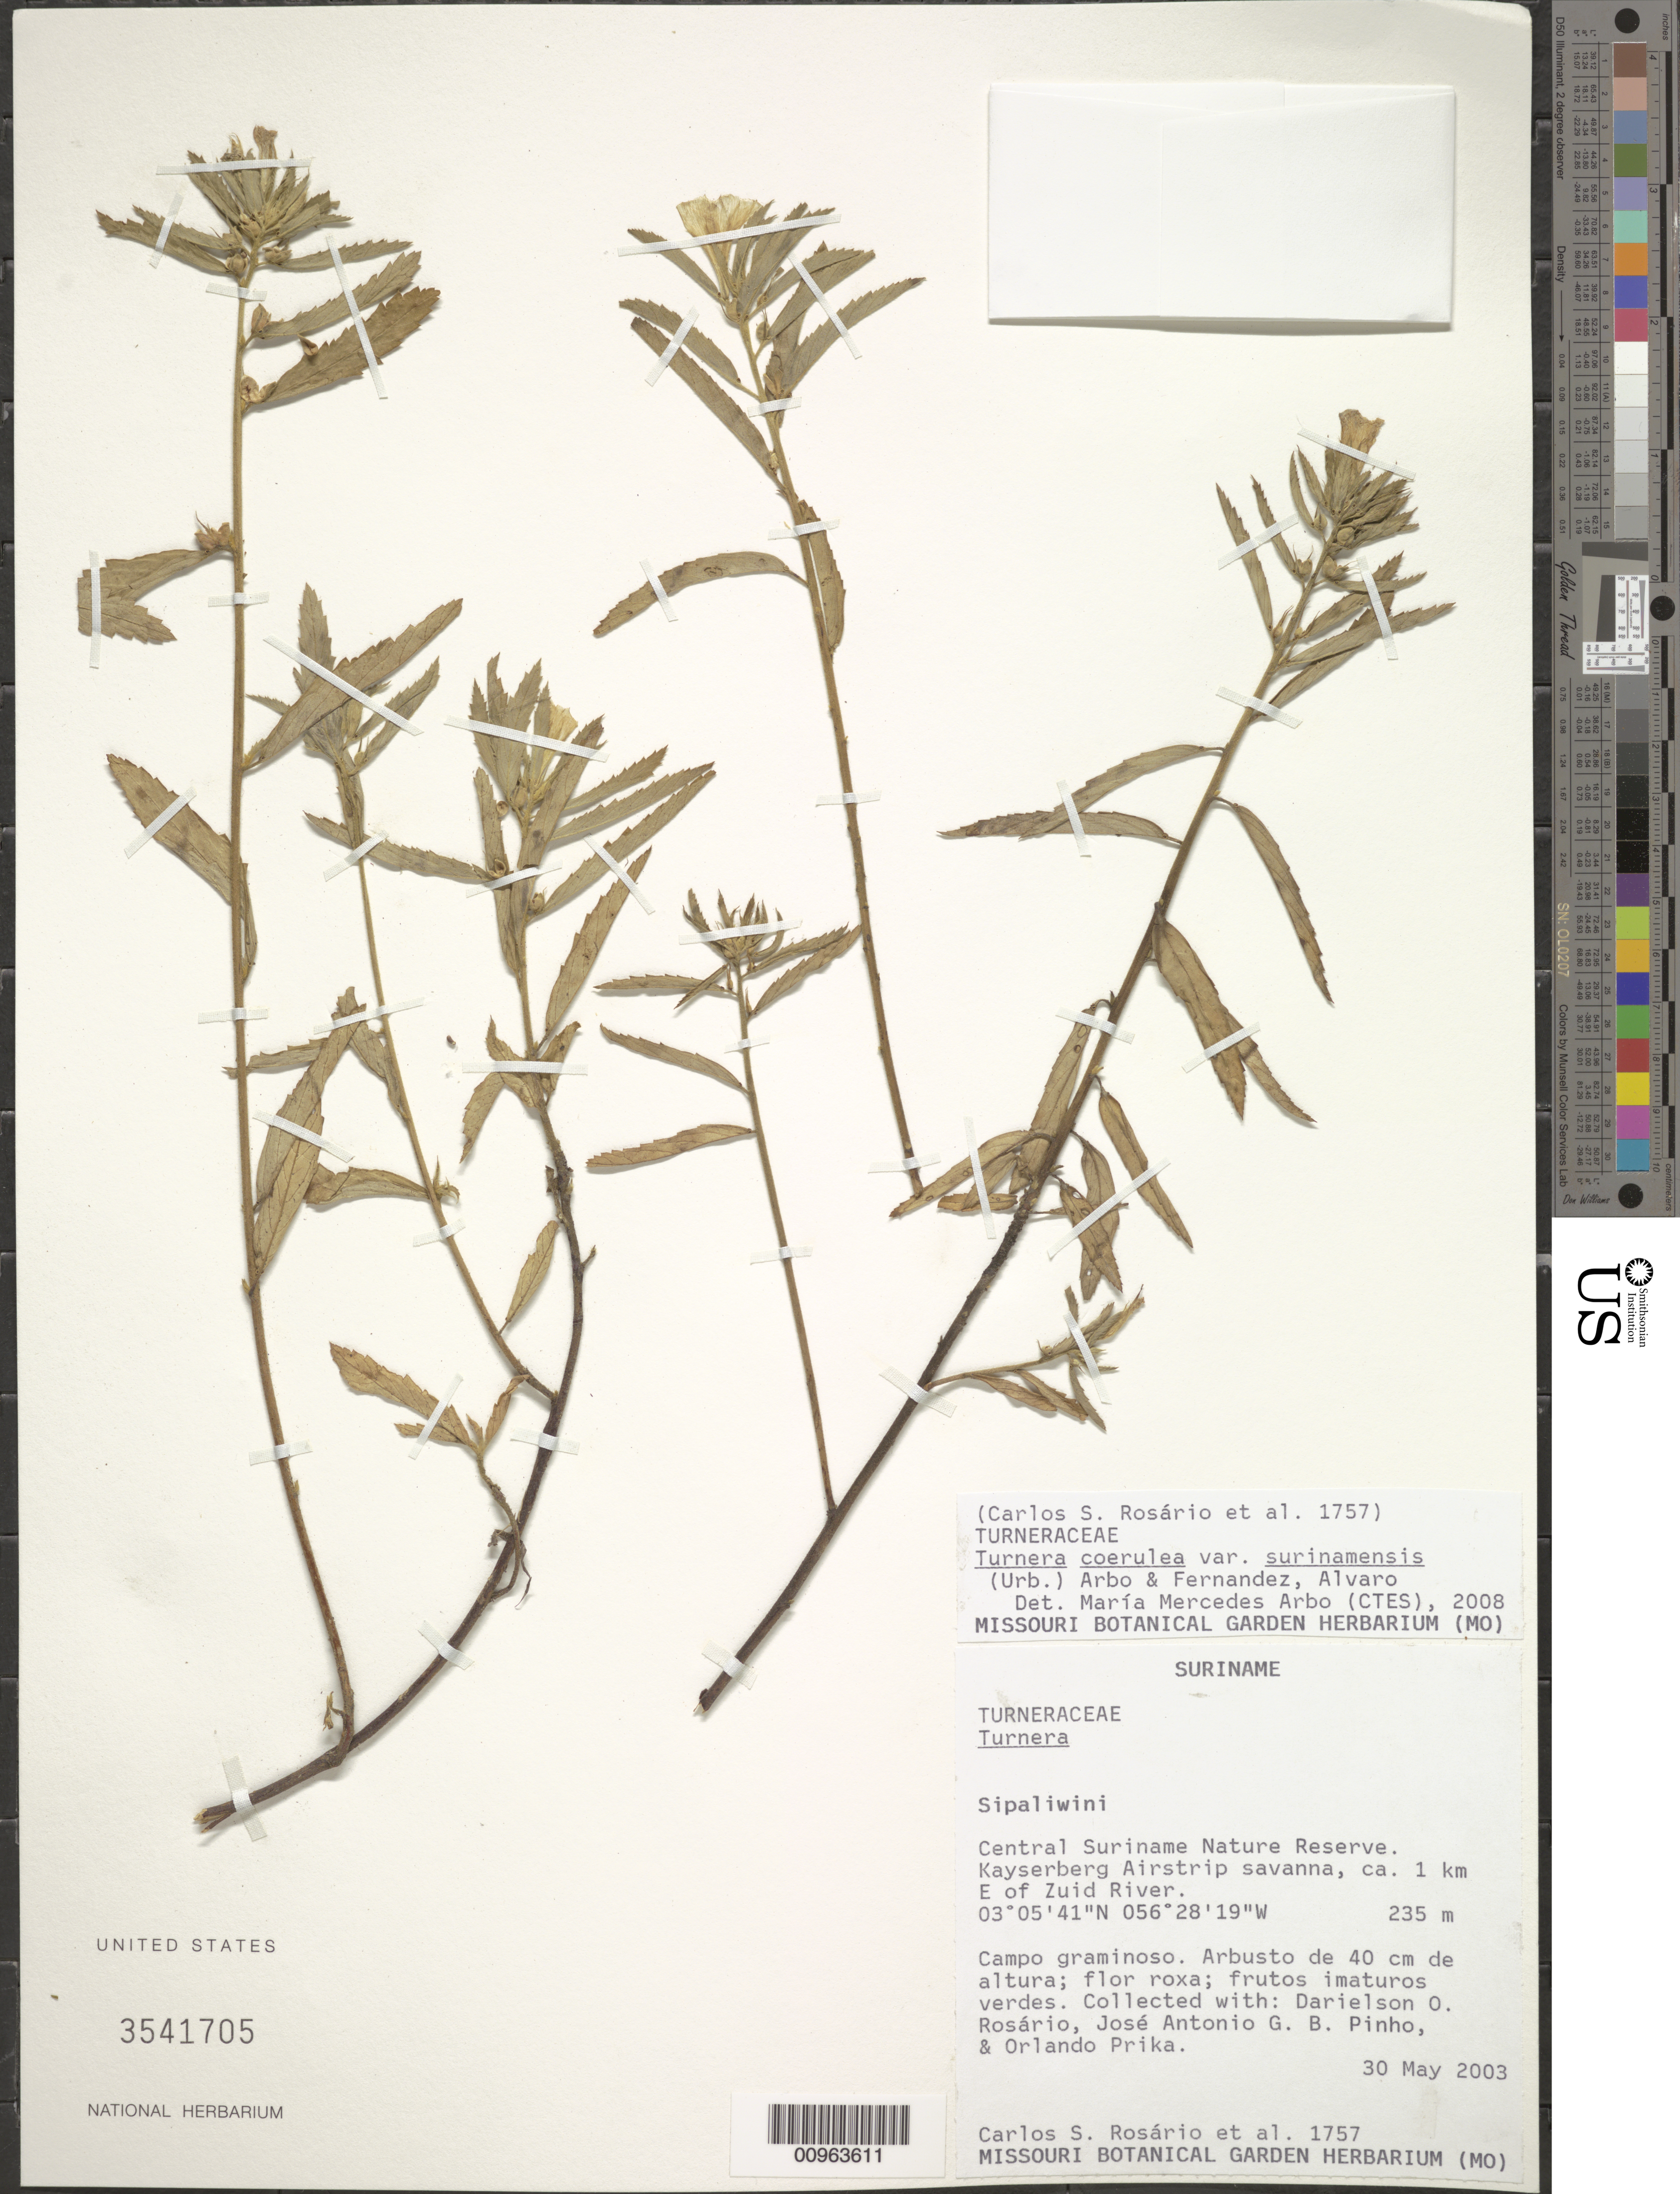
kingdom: Plantae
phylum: Tracheophyta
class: Magnoliopsida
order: Malpighiales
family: Turneraceae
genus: Turnera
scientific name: Turnera coerulea var. surinamensis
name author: Sessé & Moc. ex DC.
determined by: Arbo, M. M.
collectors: C. S. Rosário, D. Rosario, J. Pinho & O. Prika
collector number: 1757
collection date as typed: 30-May-03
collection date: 2003-05-30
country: Suriname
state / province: Sipaliwini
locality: Central SURINAMEe Nature Reserve. Kayserberg Airstrip savanna, ca 1km E of Zuid River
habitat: Campo graminoso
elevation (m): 235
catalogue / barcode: US 3541705